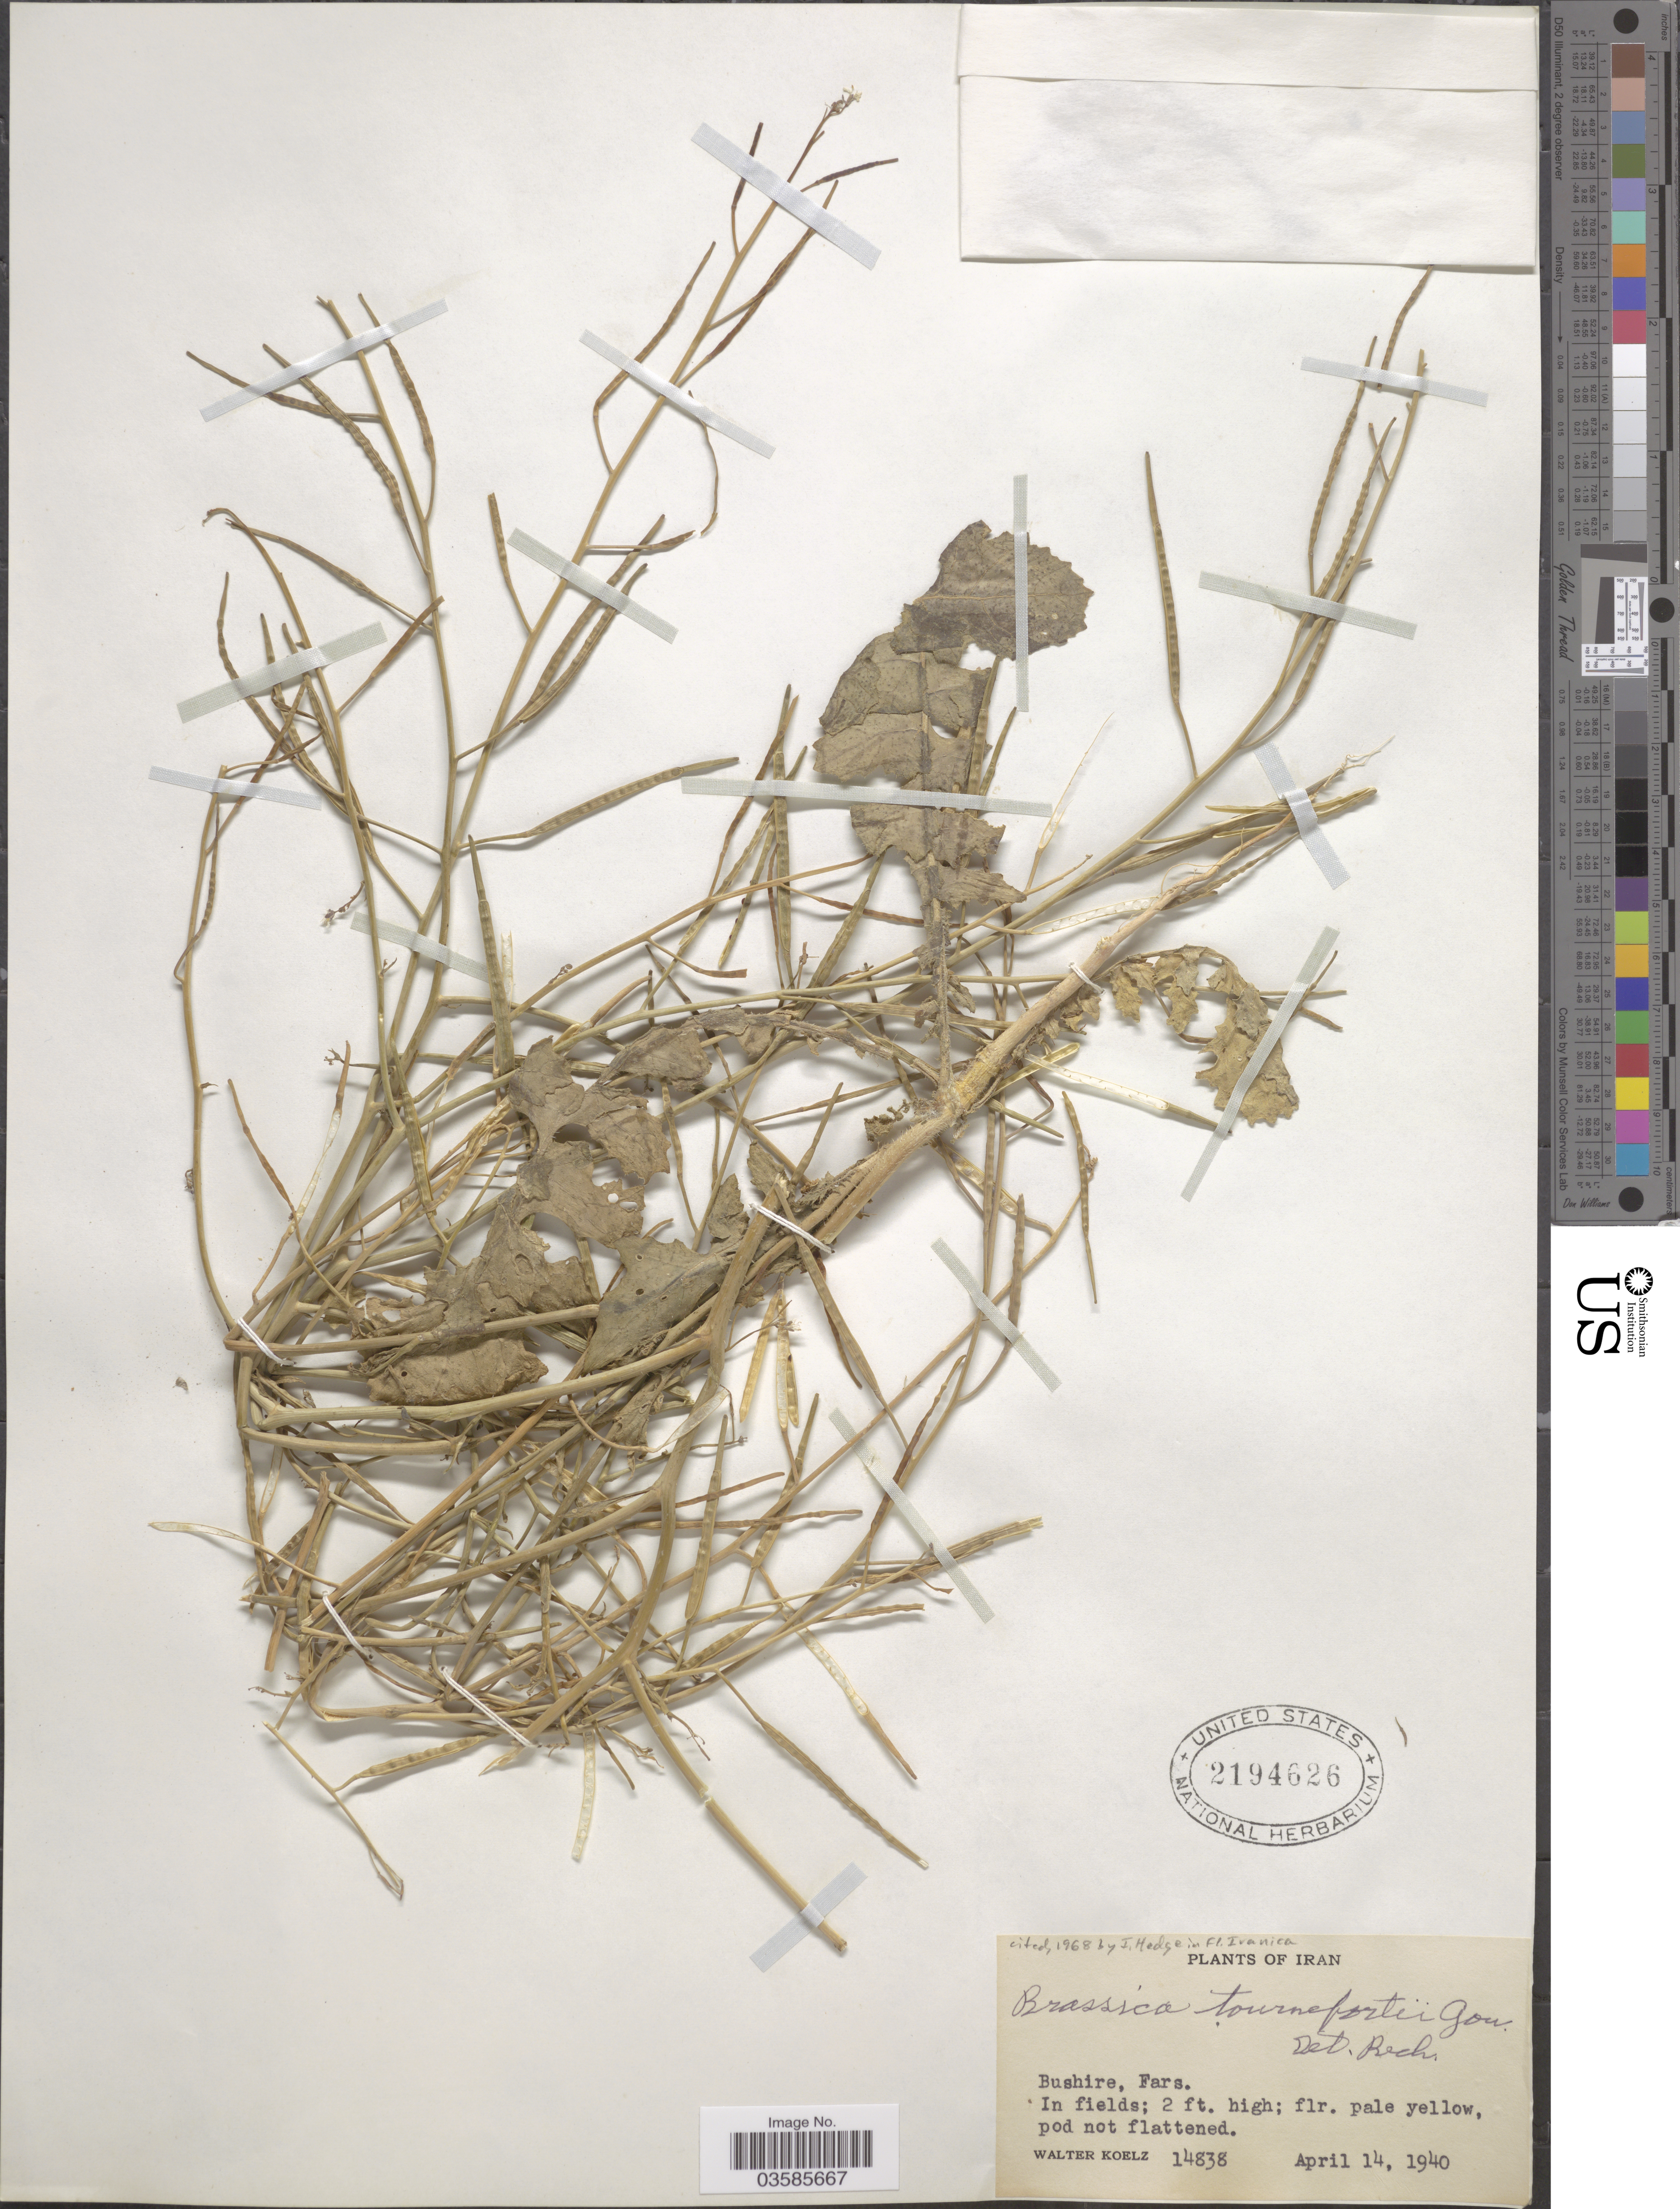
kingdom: Plantae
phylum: Tracheophyta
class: Magnoliopsida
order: Brassicales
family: Brassicaceae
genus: Brassica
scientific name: Brassica tournefortii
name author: Gouan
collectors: W. N. Koelz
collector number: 14838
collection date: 1940-04-14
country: Iran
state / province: Fars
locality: Bushire, Fars.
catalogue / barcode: US 2194626